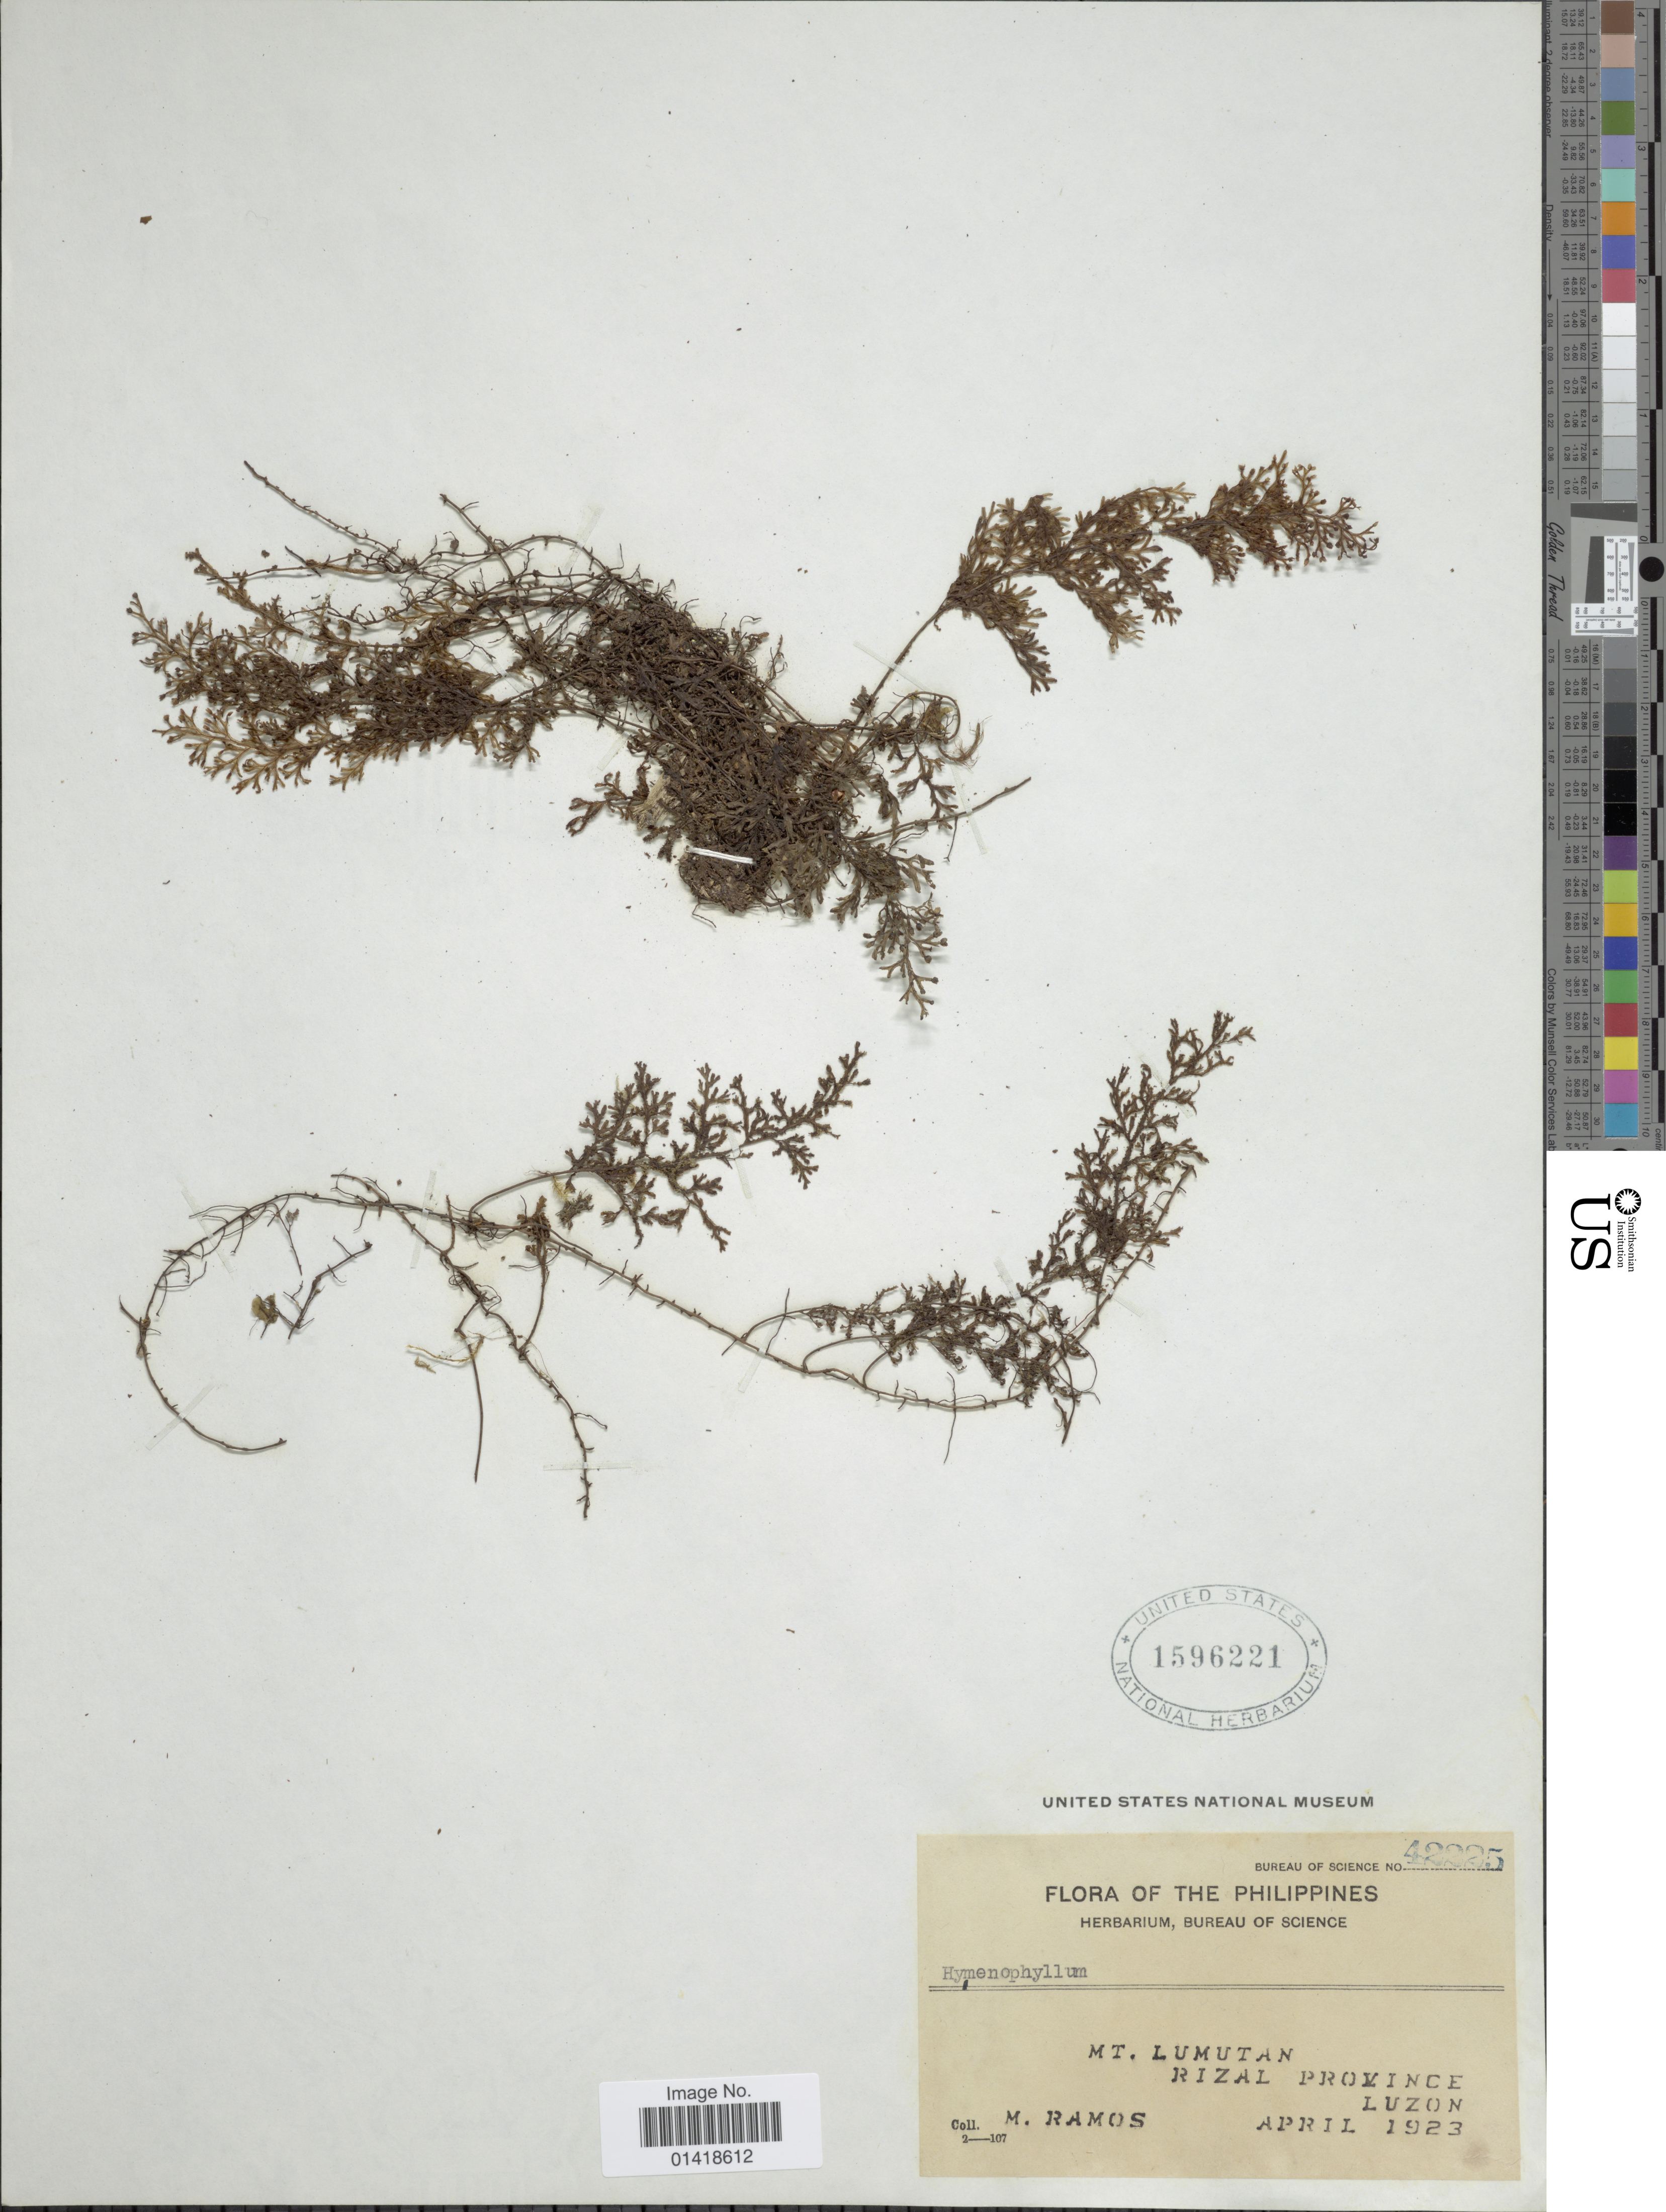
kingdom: Plantae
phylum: Tracheophyta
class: Polypodiopsida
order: Hymenophyllales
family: Hymenophyllaceae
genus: Hymenophyllum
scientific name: Hymenophyllum sp.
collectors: M. Ramos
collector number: Bureau of Science 42225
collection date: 1923-04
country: Philippines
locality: The Philippines. Mt. Lumutan, Rizal Province. Luzon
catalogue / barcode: US 1596221